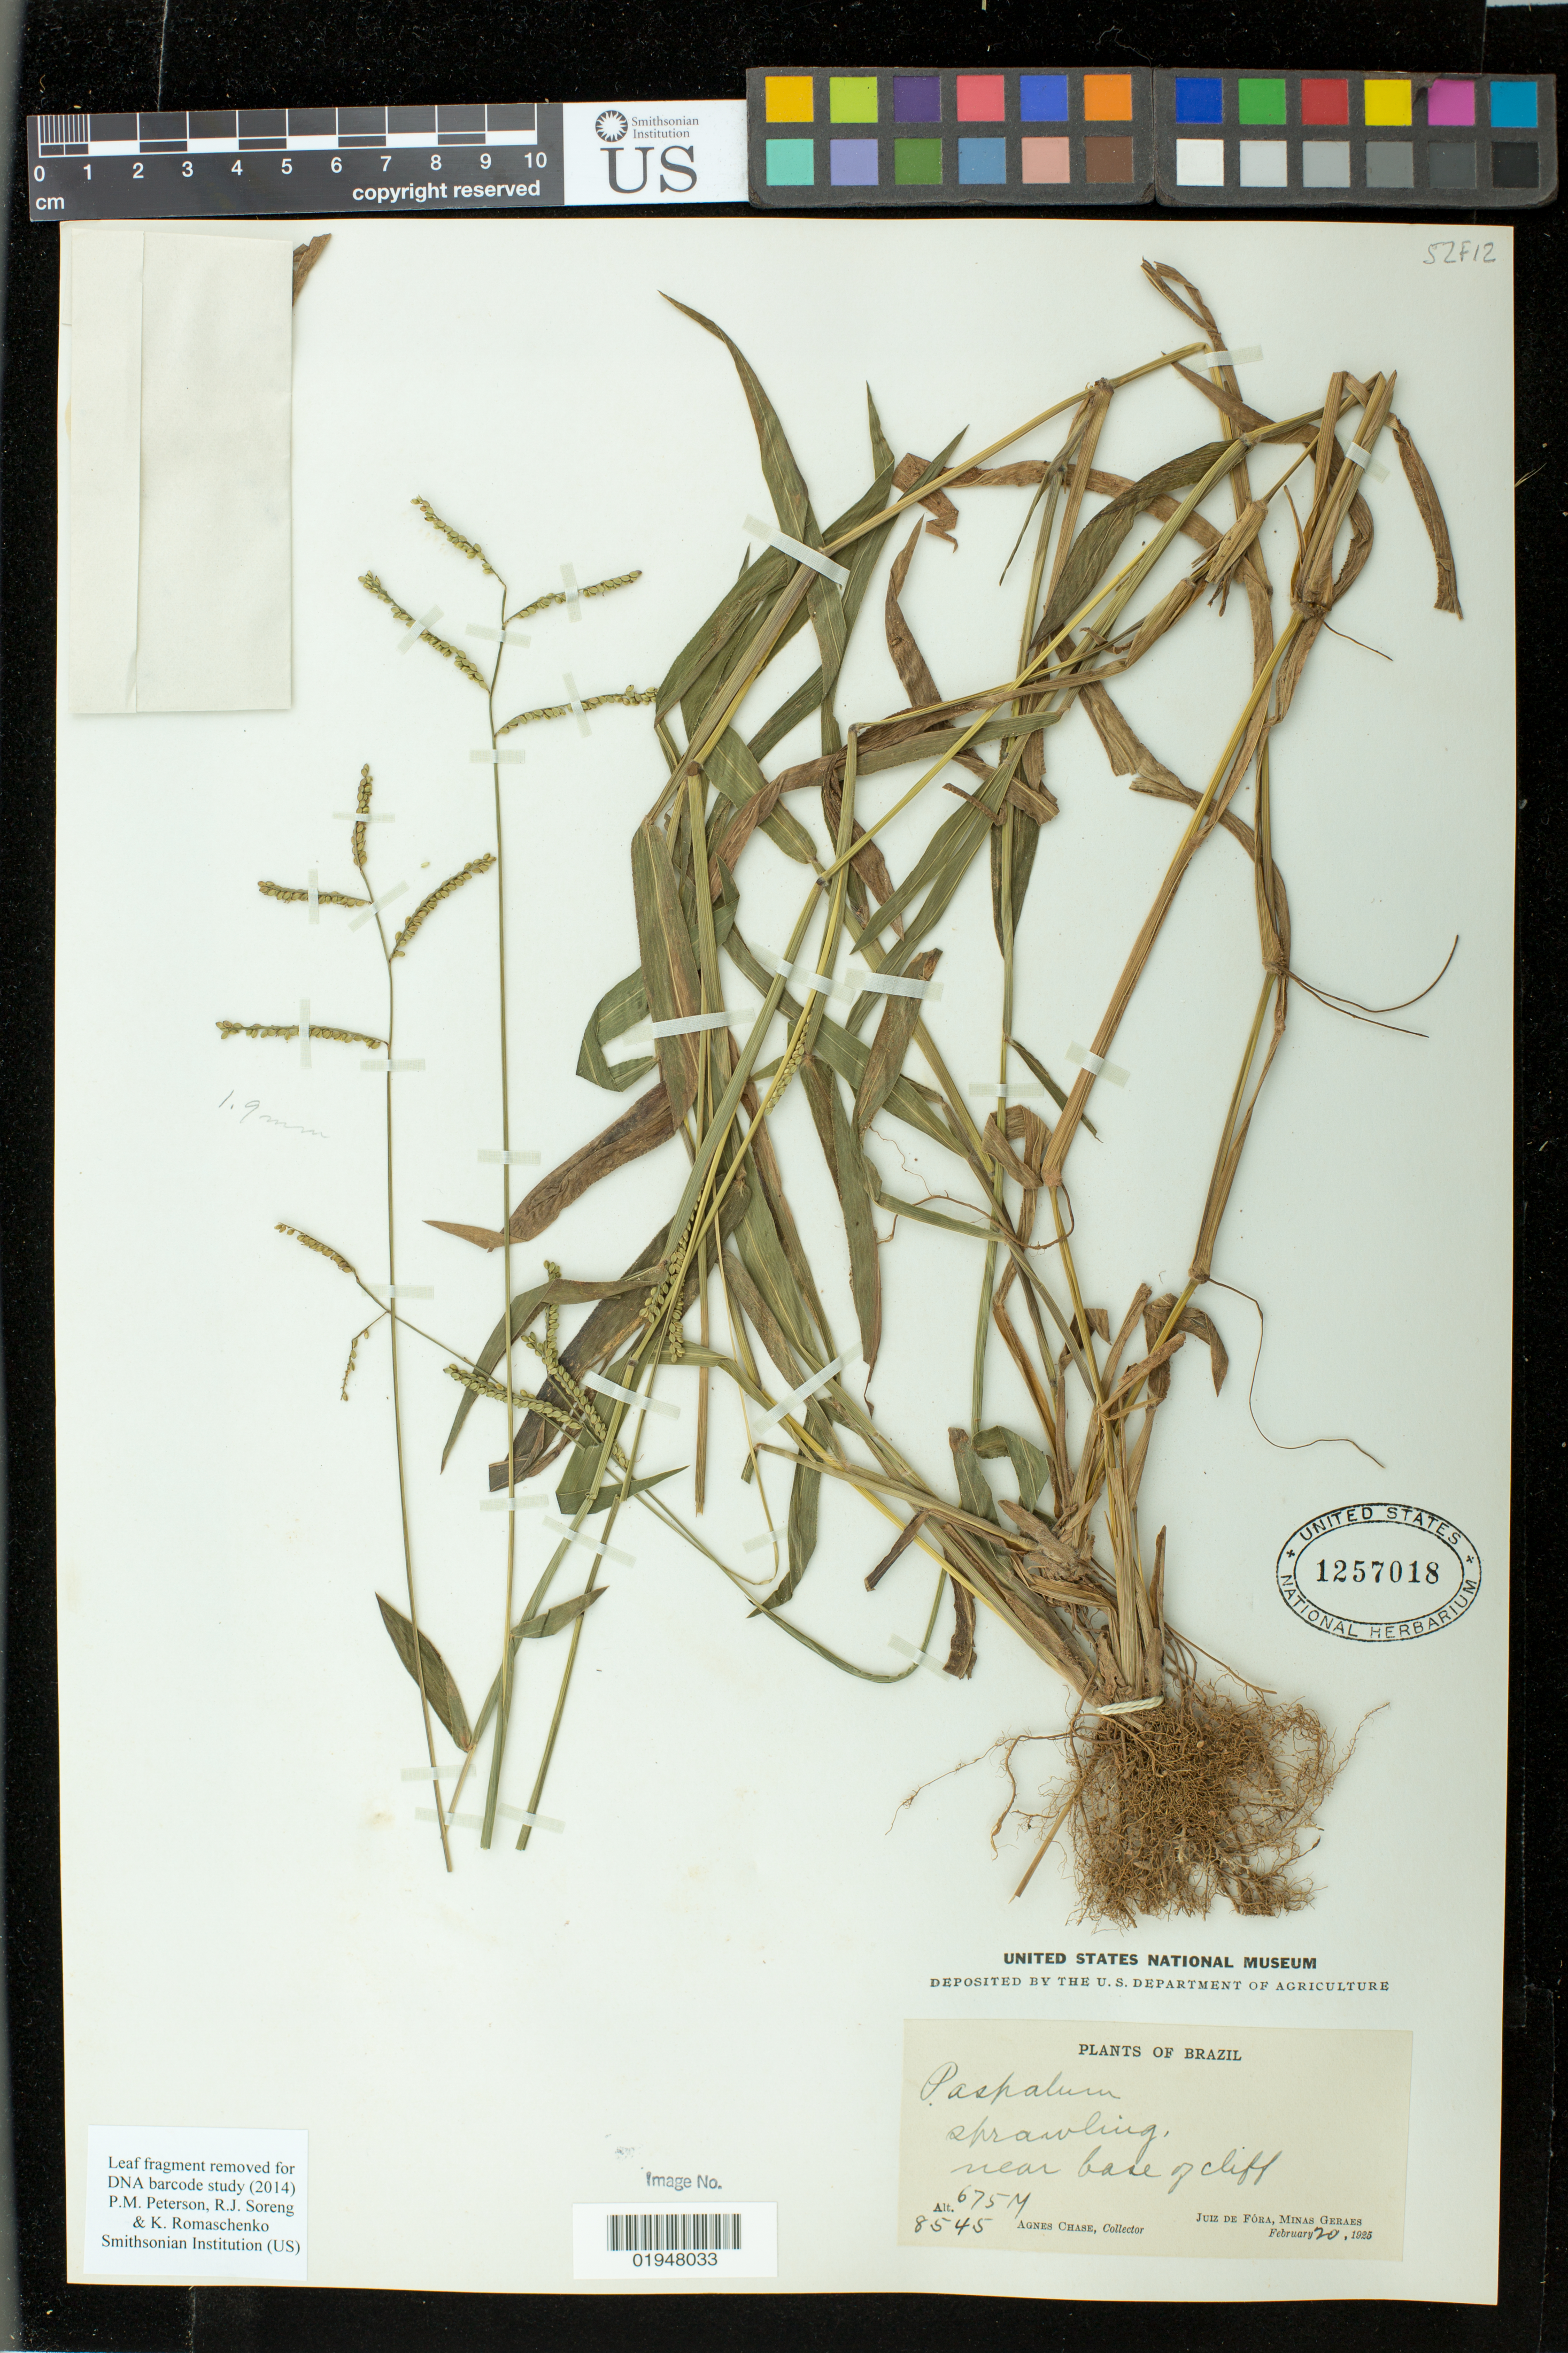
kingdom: Plantae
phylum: Tracheophyta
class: Liliopsida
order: Poales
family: Poaceae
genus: Paspalum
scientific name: Paspalum sp.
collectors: A. Chase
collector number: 8545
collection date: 1925-02-20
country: Brazil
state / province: Minas Gerais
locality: Juiz de Fora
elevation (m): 675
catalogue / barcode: US 1257018